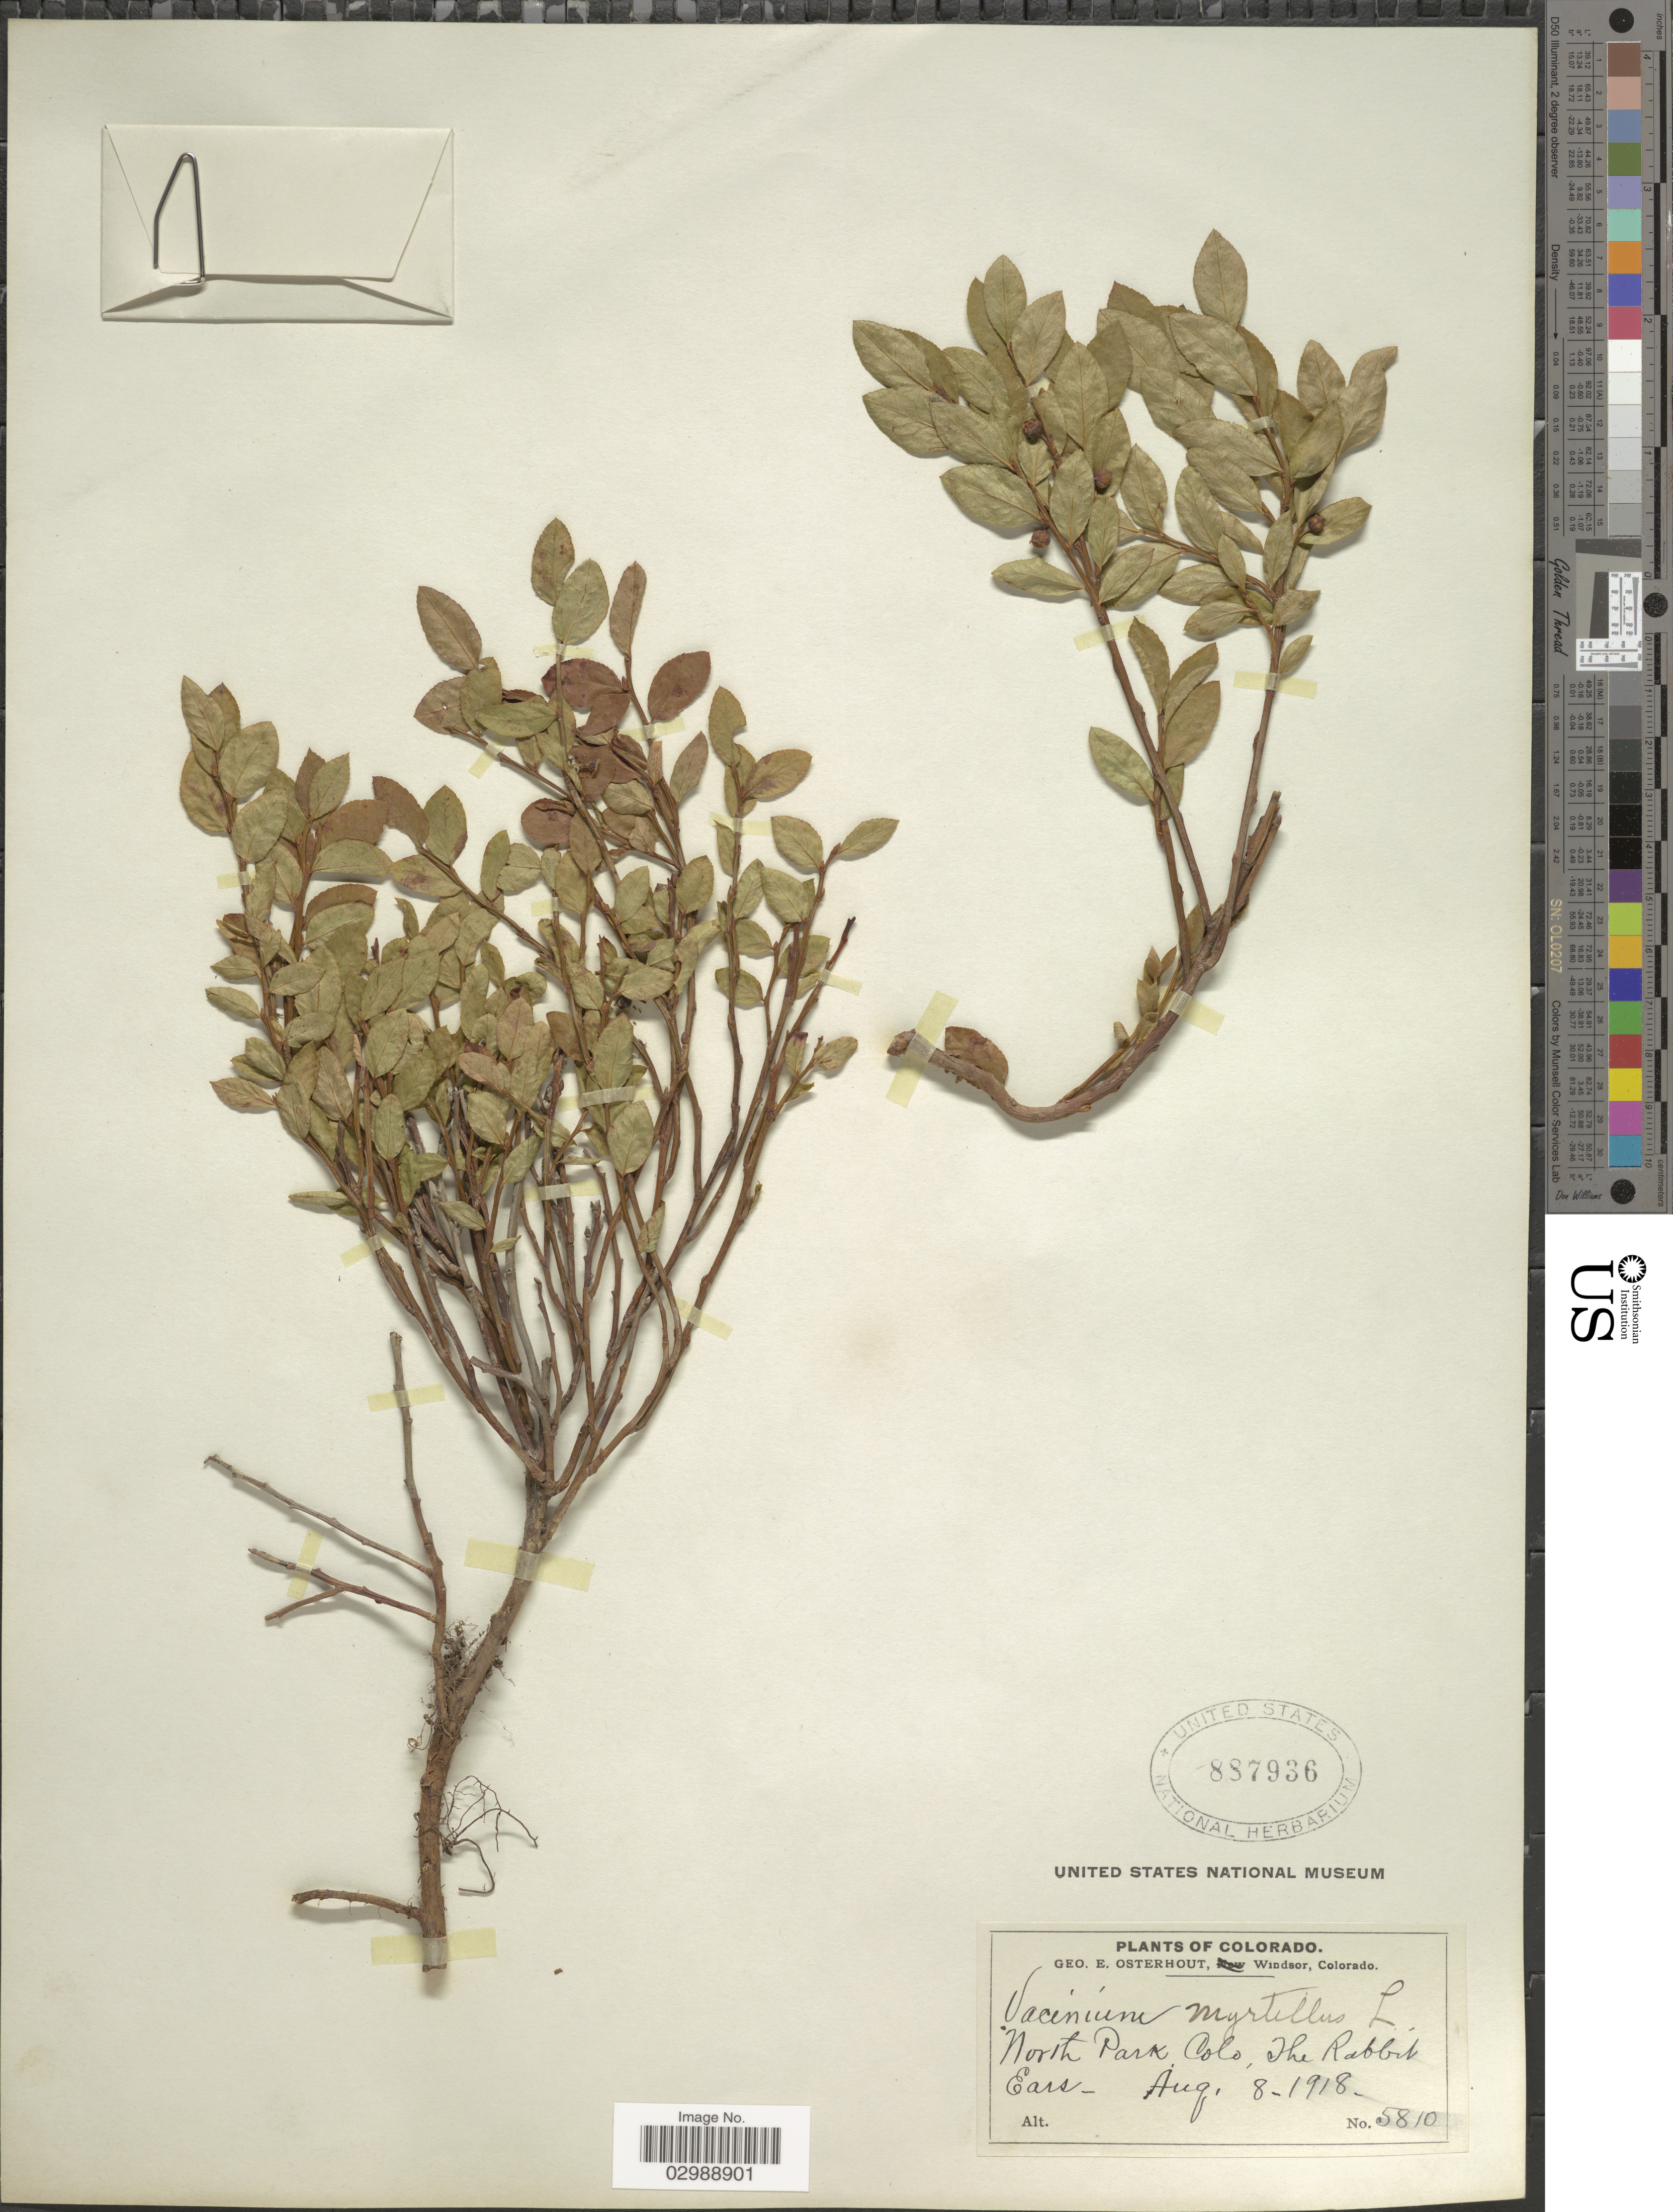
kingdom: Plantae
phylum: Tracheophyta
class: Magnoliopsida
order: Ericales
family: Ericaceae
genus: Vaccinium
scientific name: Vaccinium oreophilum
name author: Rydb.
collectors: G. Osterhout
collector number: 5810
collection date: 1918-08-08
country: United States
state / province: Colorado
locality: Windsor. North Park. The Rabbit Ears.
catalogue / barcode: US 887936